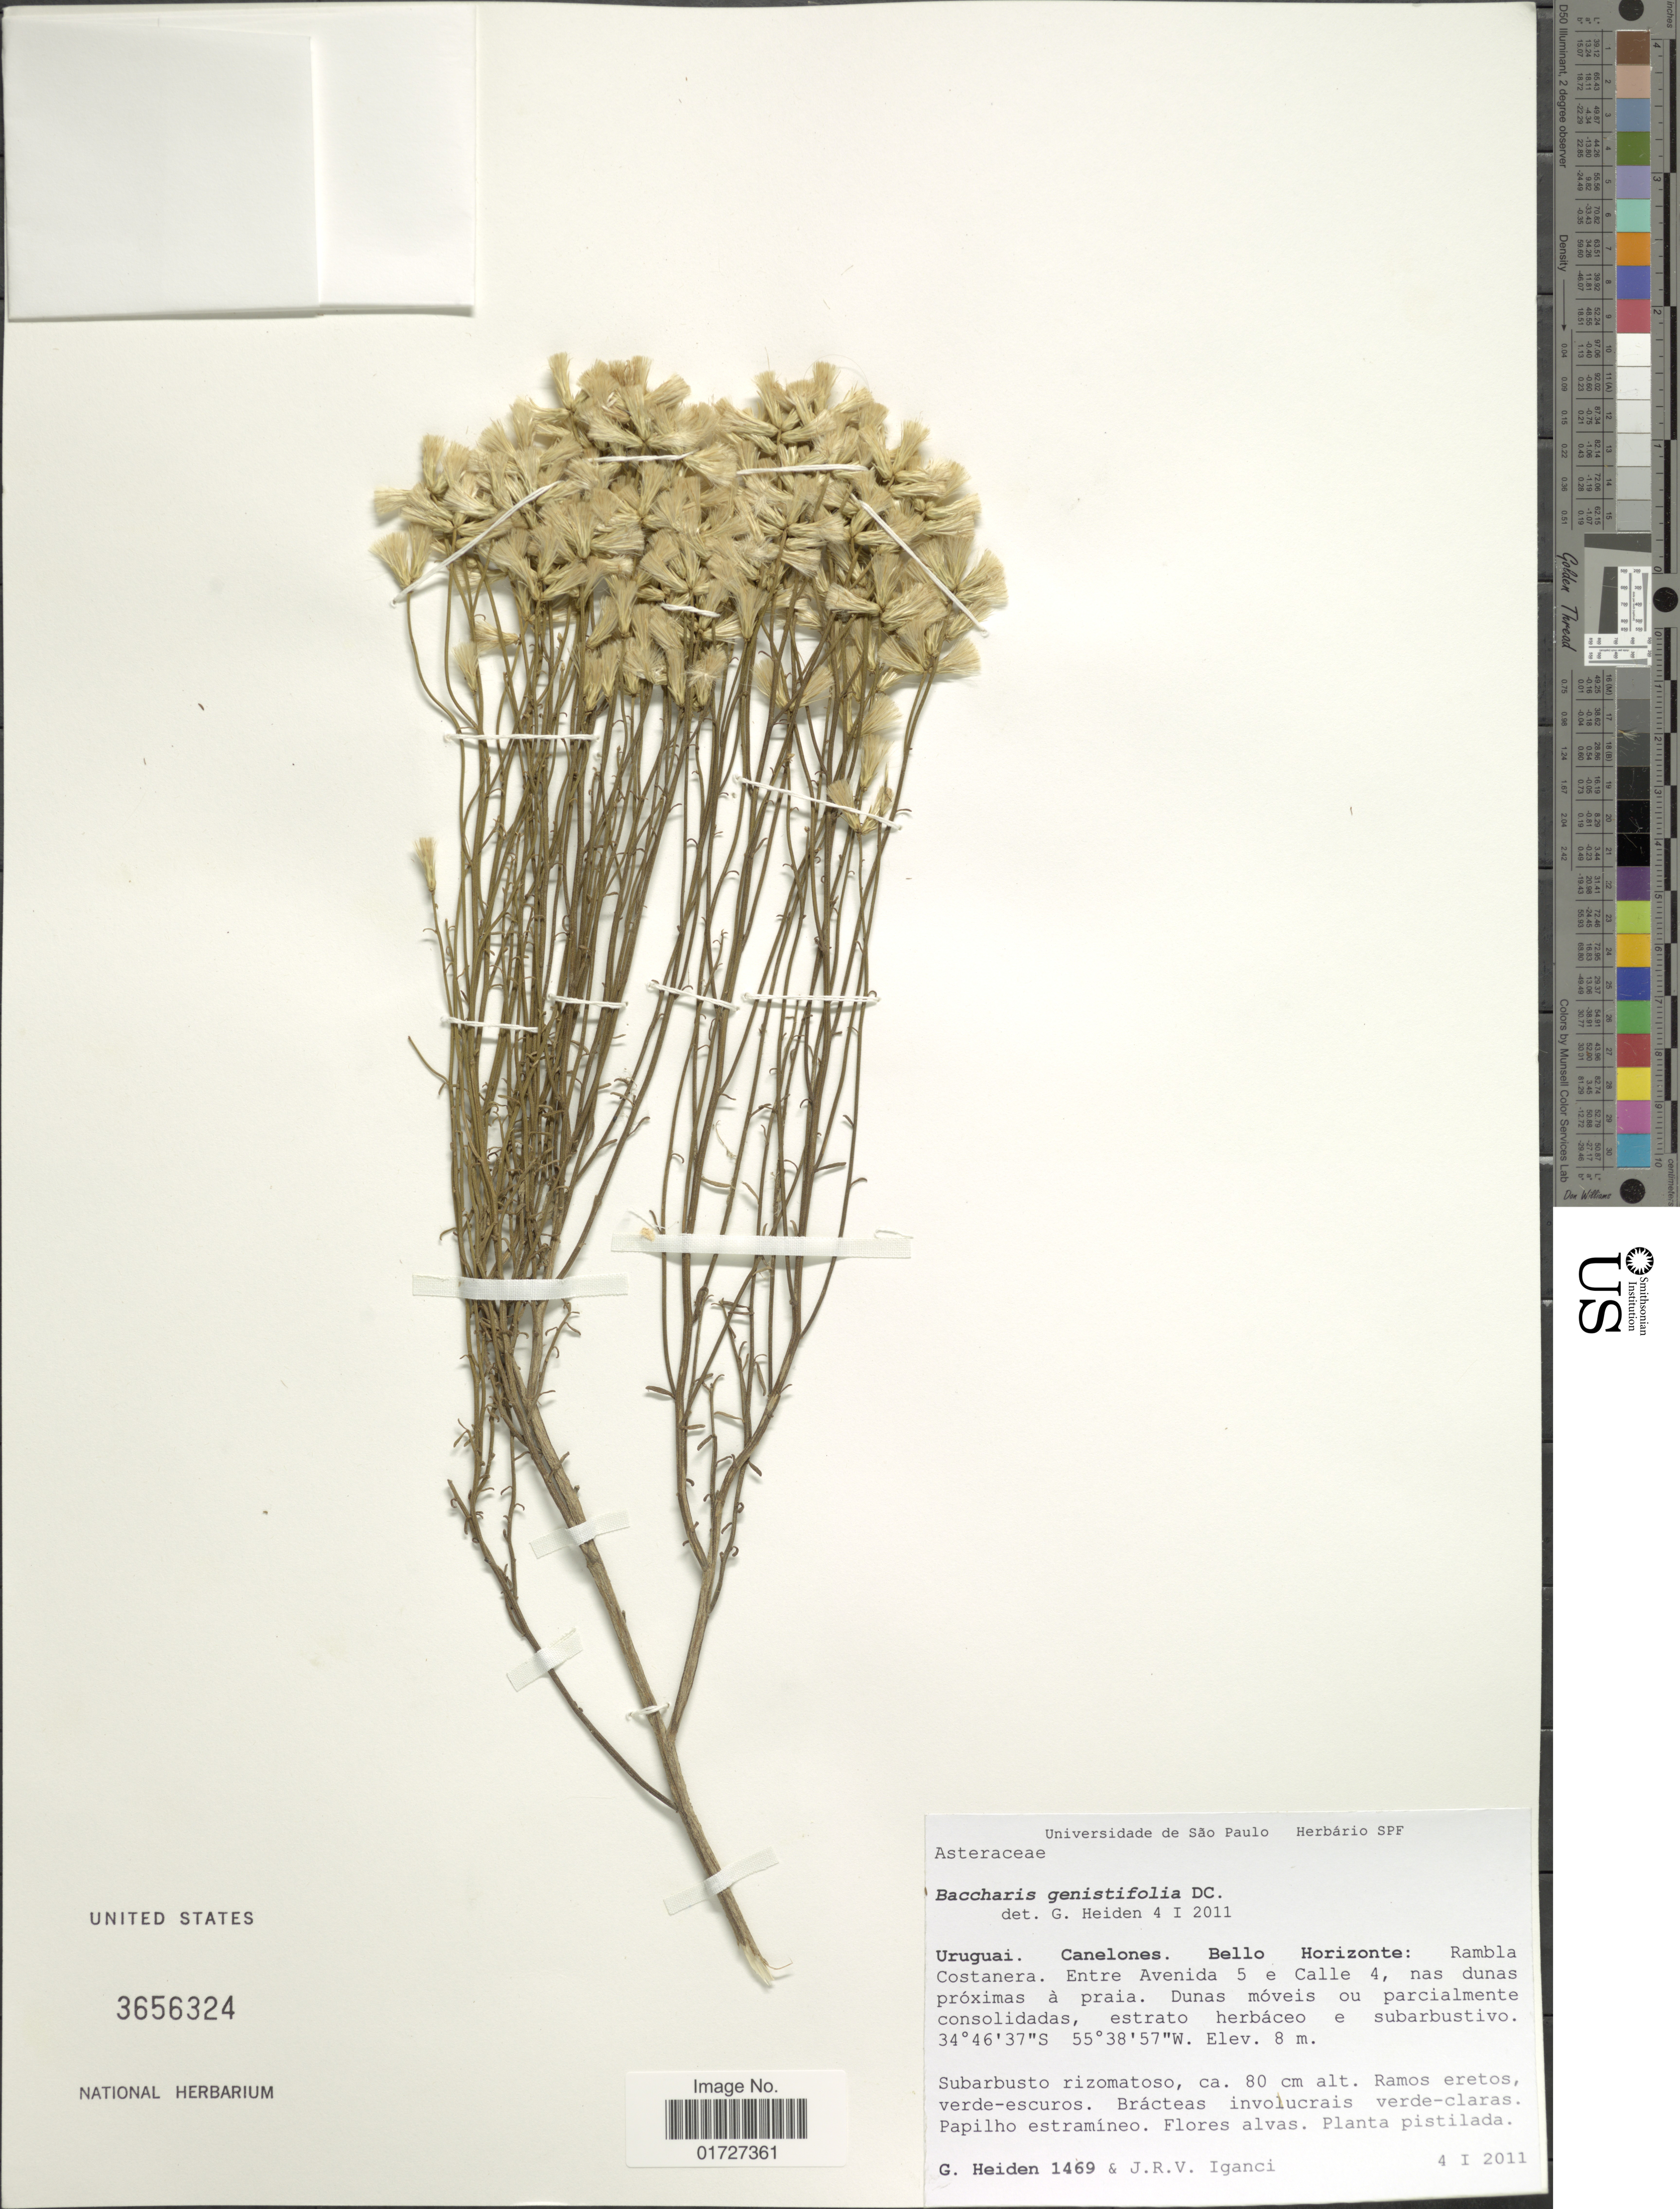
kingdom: Plantae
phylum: Tracheophyta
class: Magnoliopsida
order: Asterales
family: Asteraceae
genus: Baccharis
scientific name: Baccharis genistifolia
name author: DC.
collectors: G. Heiden & J. R. V. Iganci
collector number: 1469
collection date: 2011-01-04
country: Uruguay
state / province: Canelones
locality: Bello Horizonte, Rambla Costanera, entre Avenida 5 e Calle 4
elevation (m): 8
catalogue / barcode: US 3656324